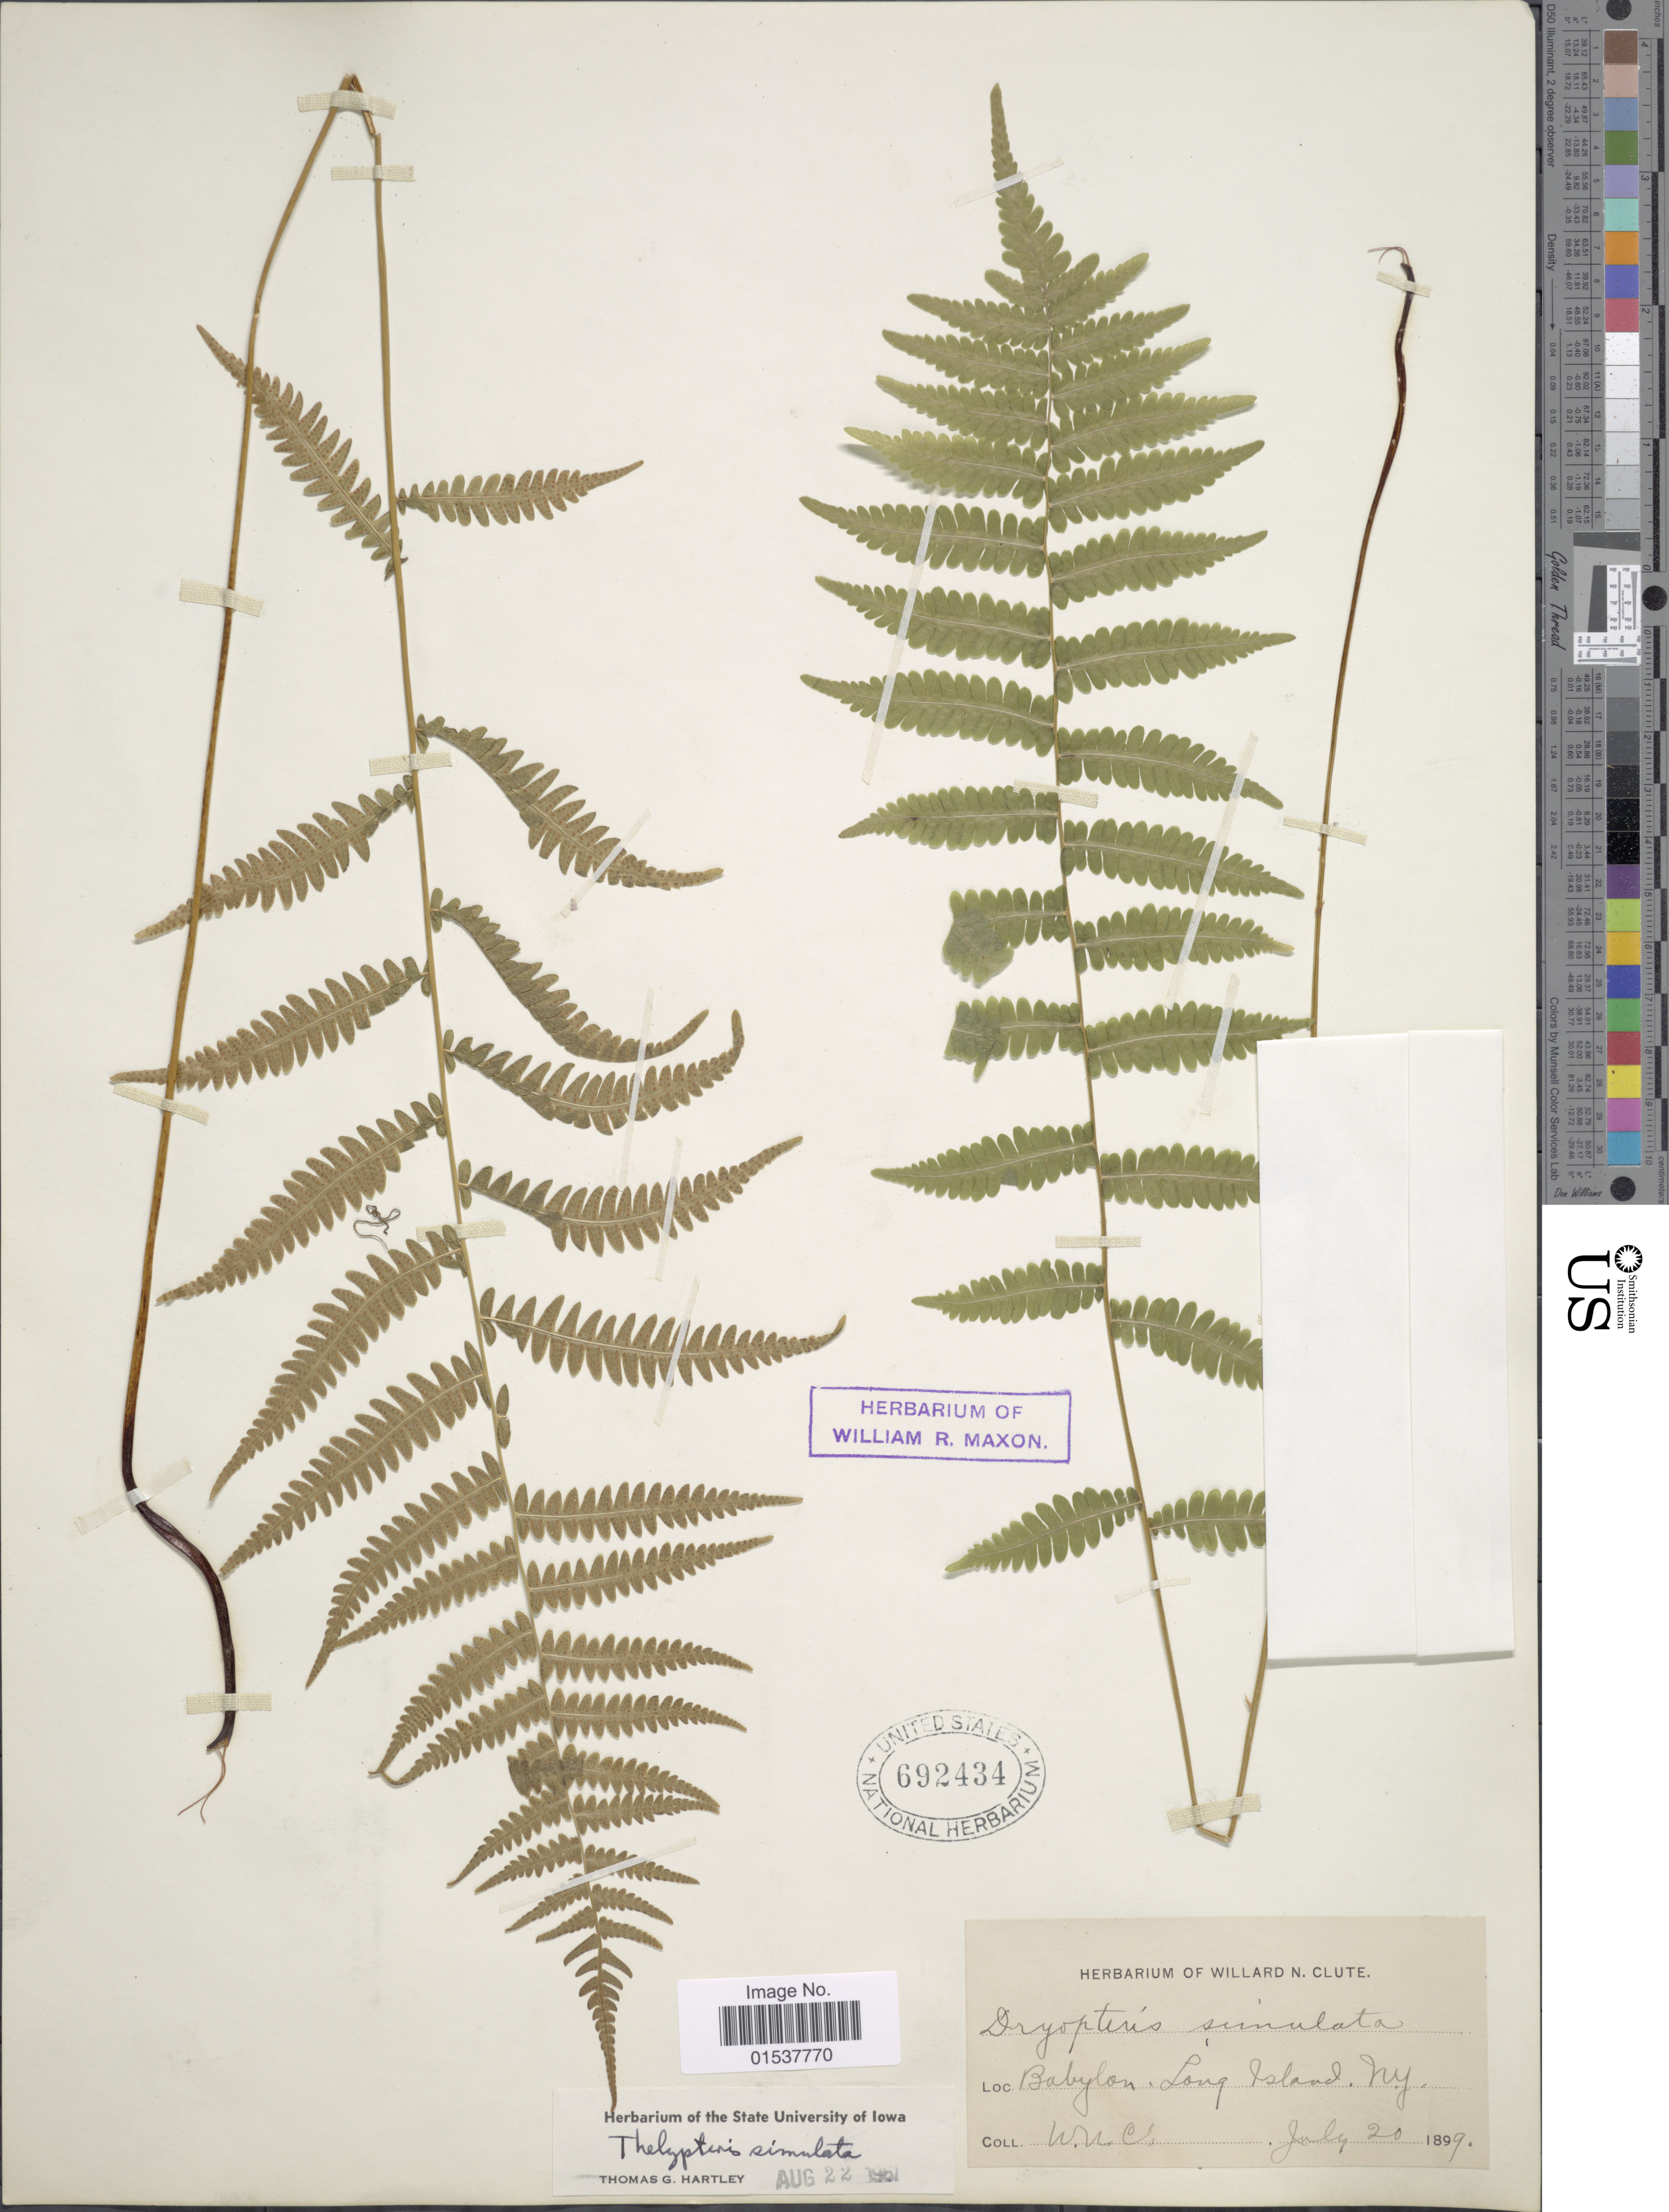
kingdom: Plantae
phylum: Tracheophyta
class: Polypodiopsida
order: Polypodiales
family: Thelypteridaceae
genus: Parathelypteris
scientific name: Parathelypteris simulata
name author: (Davenp.) Holttum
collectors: W. N. Clute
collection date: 1899-07-20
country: United States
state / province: New York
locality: Babylon, Long Island, N. Y.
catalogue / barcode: US 692434